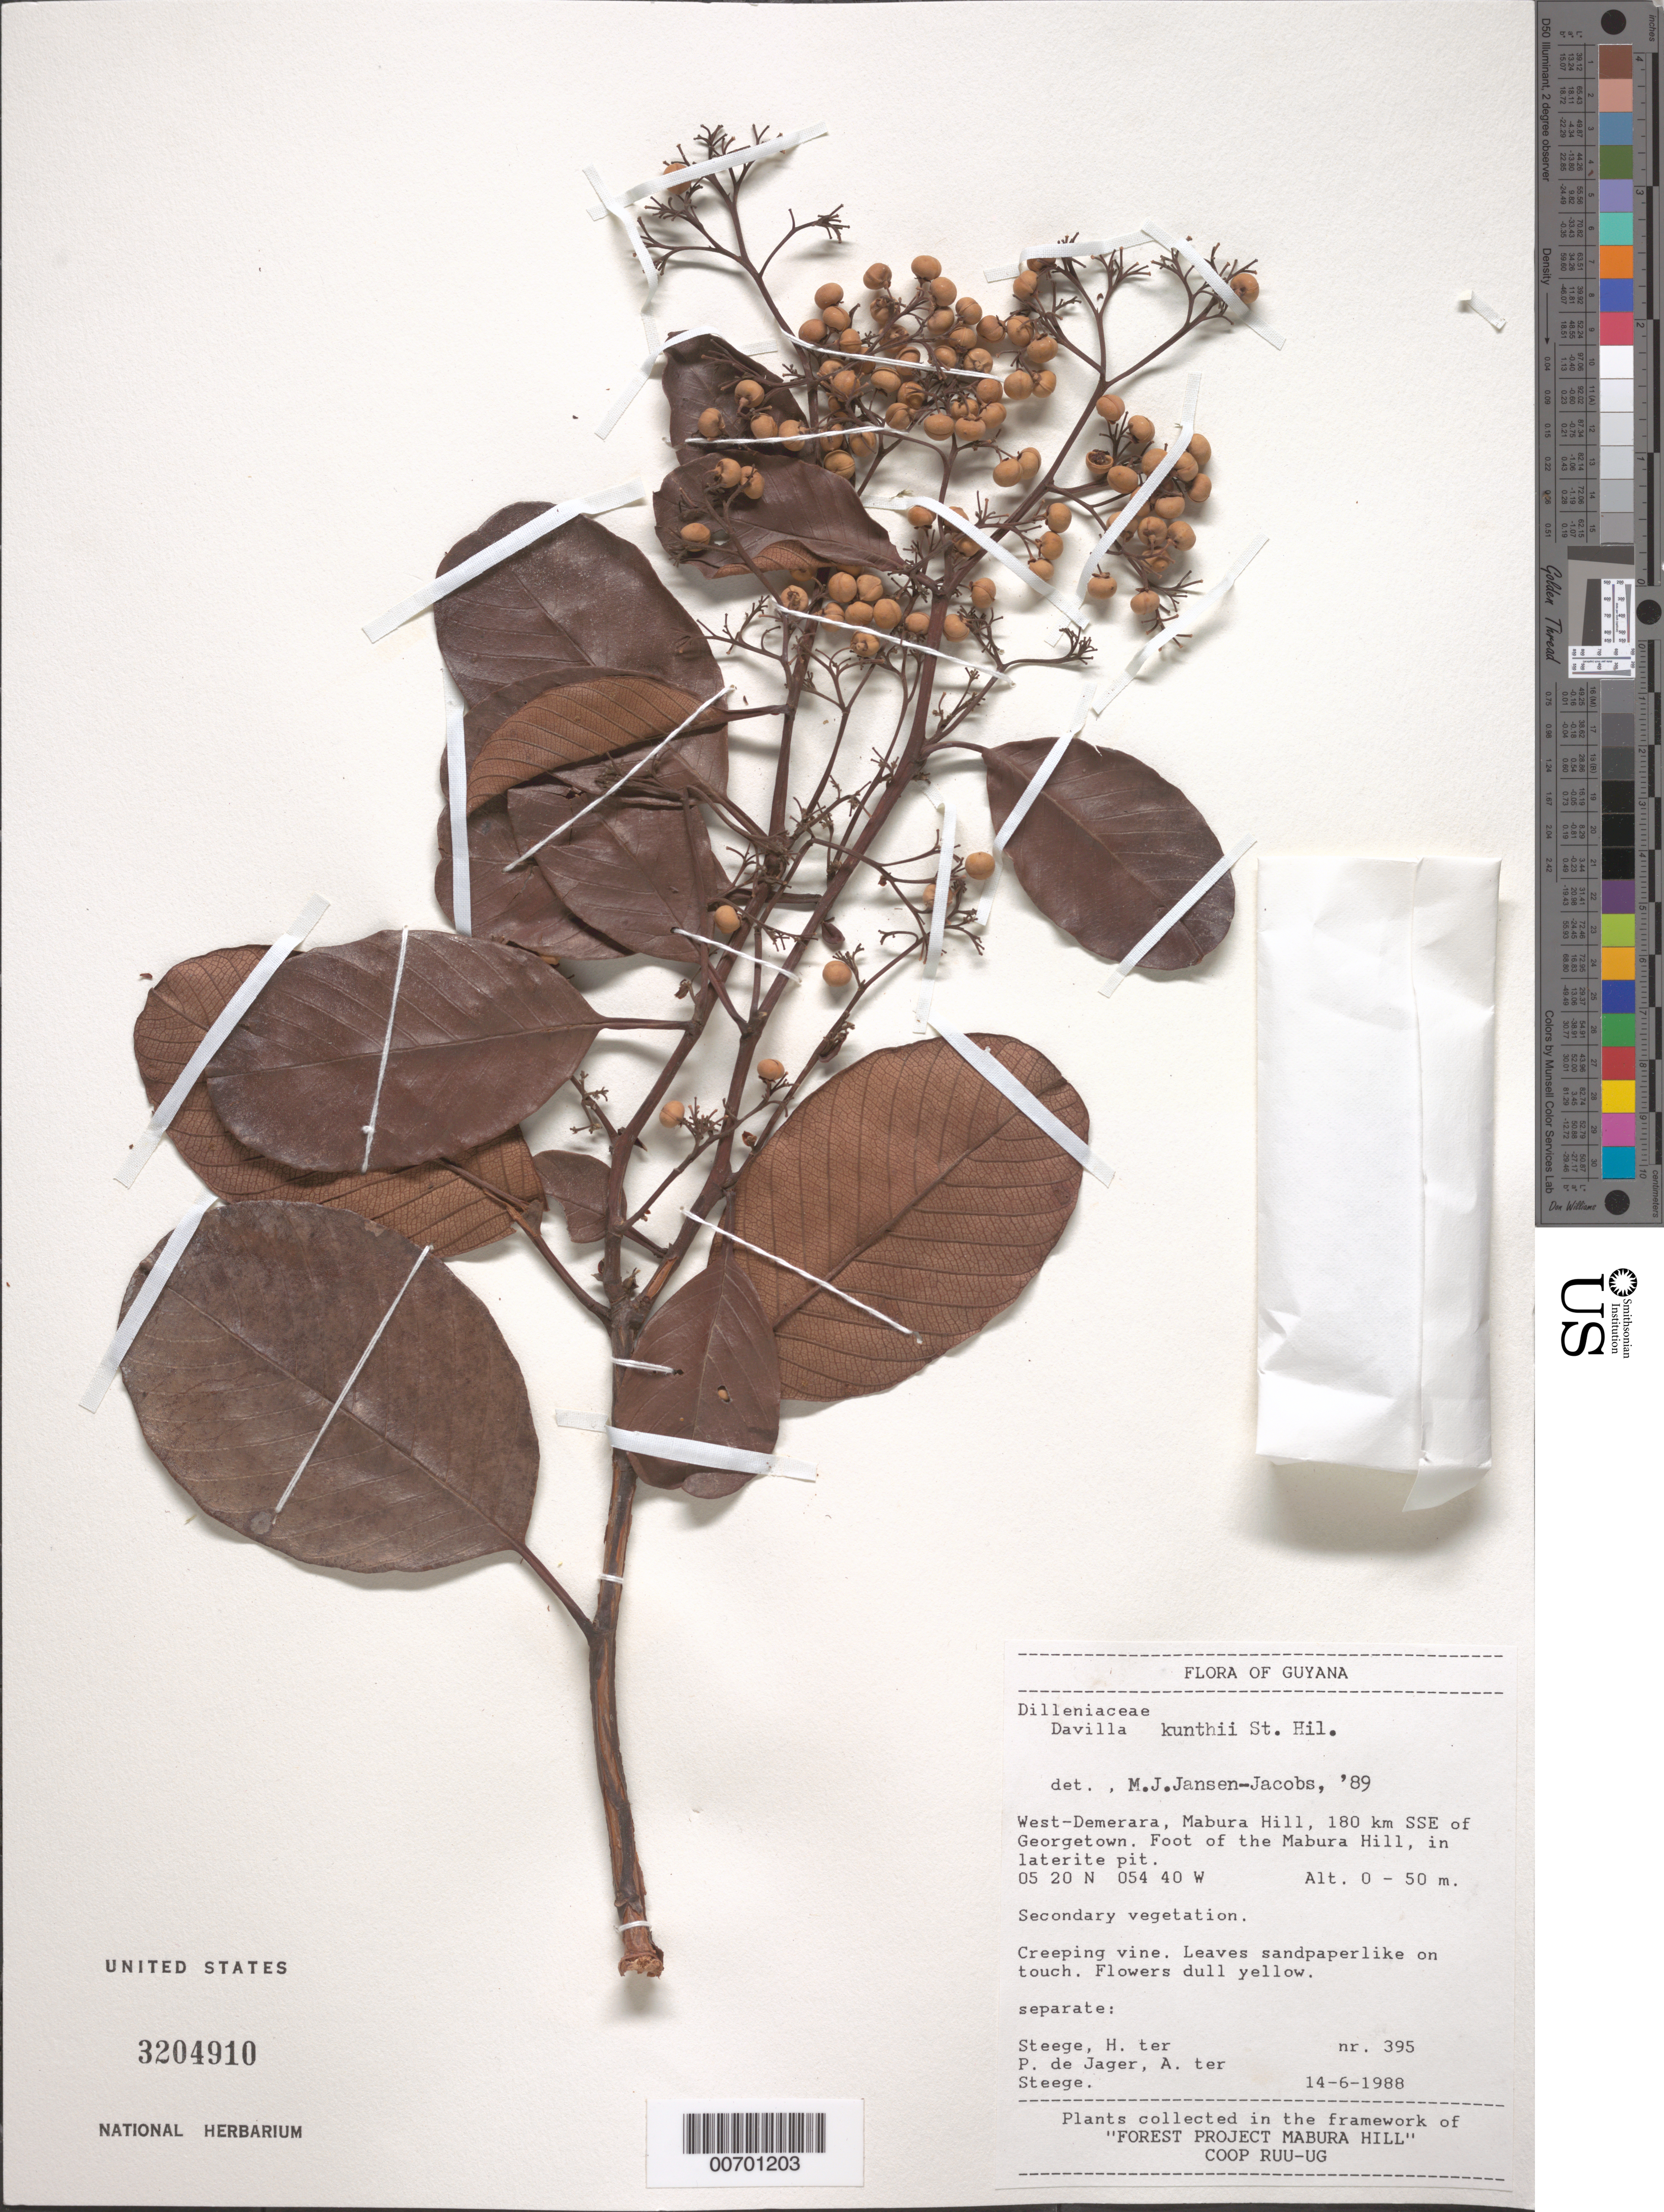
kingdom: Plantae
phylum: Tracheophyta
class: Magnoliopsida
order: Dilleniales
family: Dilleniaceae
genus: Davilla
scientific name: Davilla kunthii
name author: A. St.-Hil.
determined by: Jansen-Jacobs, M. J., (U), Nationaal Herbarium Nederland, Utrecht University branch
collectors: H. ter Steege, P. De Jager & H. ter Steege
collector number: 395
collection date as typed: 14-Jun-88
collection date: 1988-06-14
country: Guyana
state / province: U. Demerara-Berbice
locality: Mabura Hill, 180 km SSE of Georgetown, foot of Mabura Hill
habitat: Lateritic pit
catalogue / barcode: US 3204910